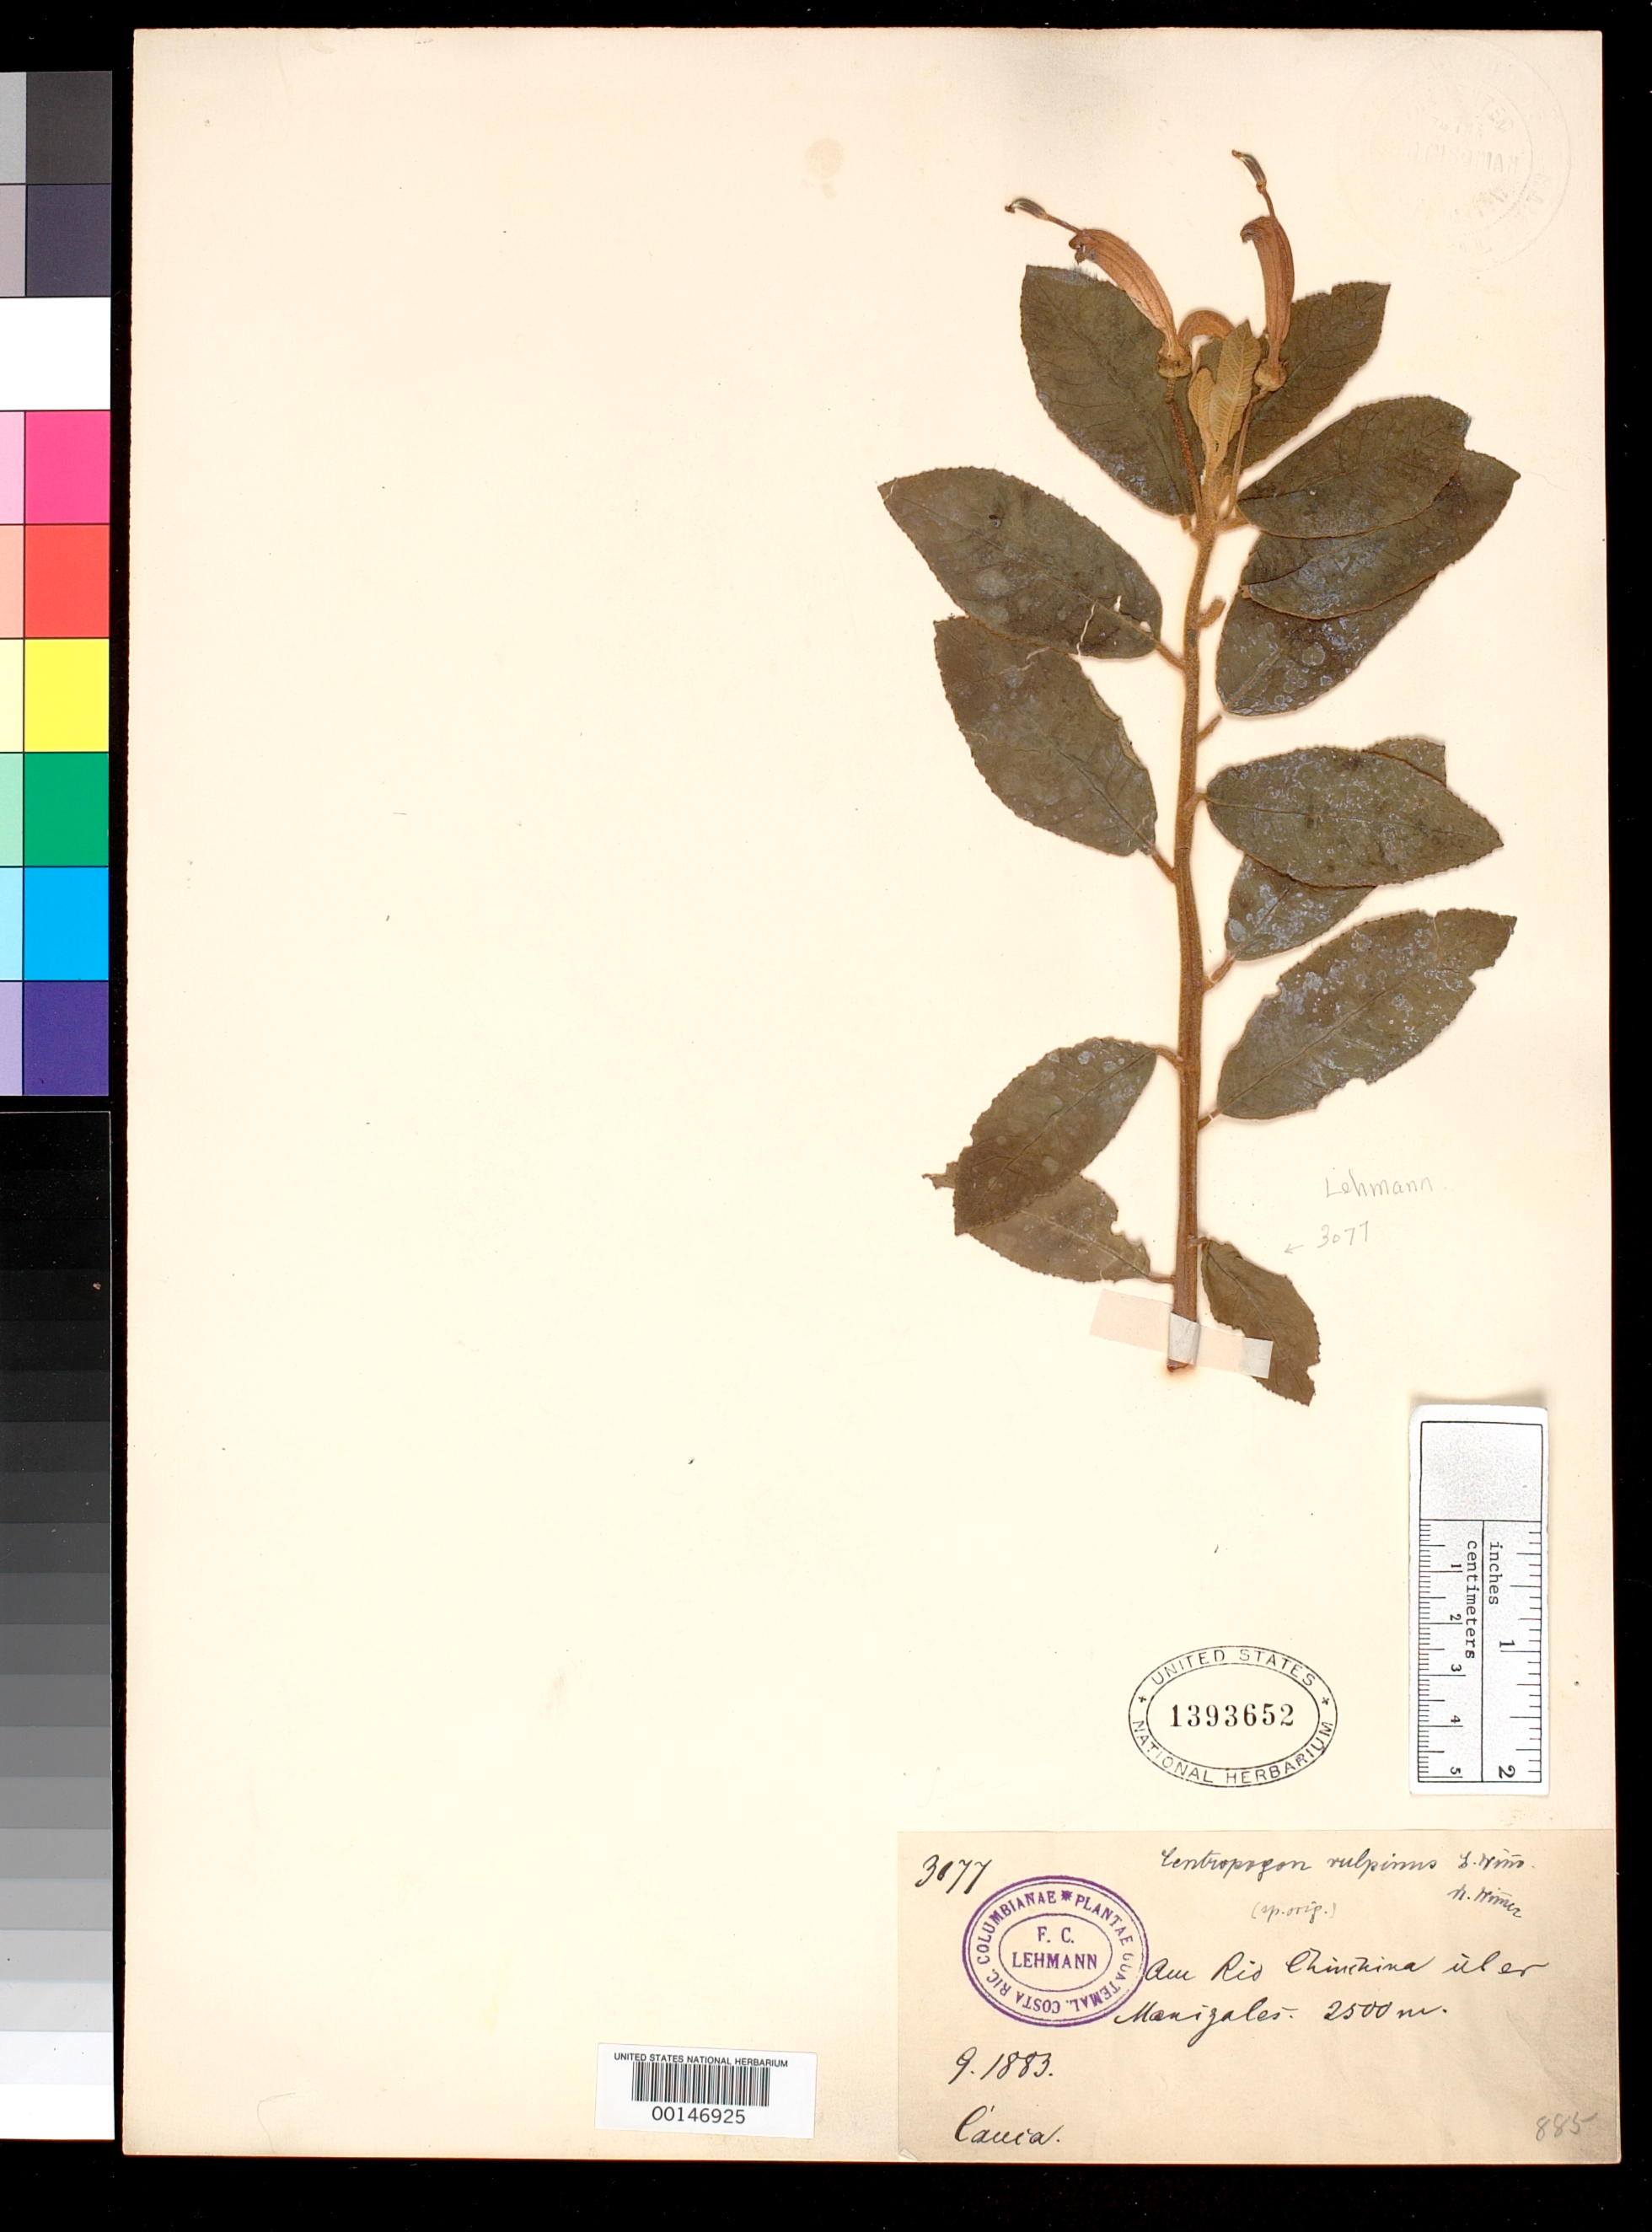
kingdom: Plantae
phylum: Tracheophyta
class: Magnoliopsida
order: Asterales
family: Campanulaceae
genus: Centropogon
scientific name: Centropogon vulpinus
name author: E. Wimm.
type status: Type Collection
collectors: F. C. Lehmann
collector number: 3077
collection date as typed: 1883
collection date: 1883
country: Colombia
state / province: Cauca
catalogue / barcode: US 1393652